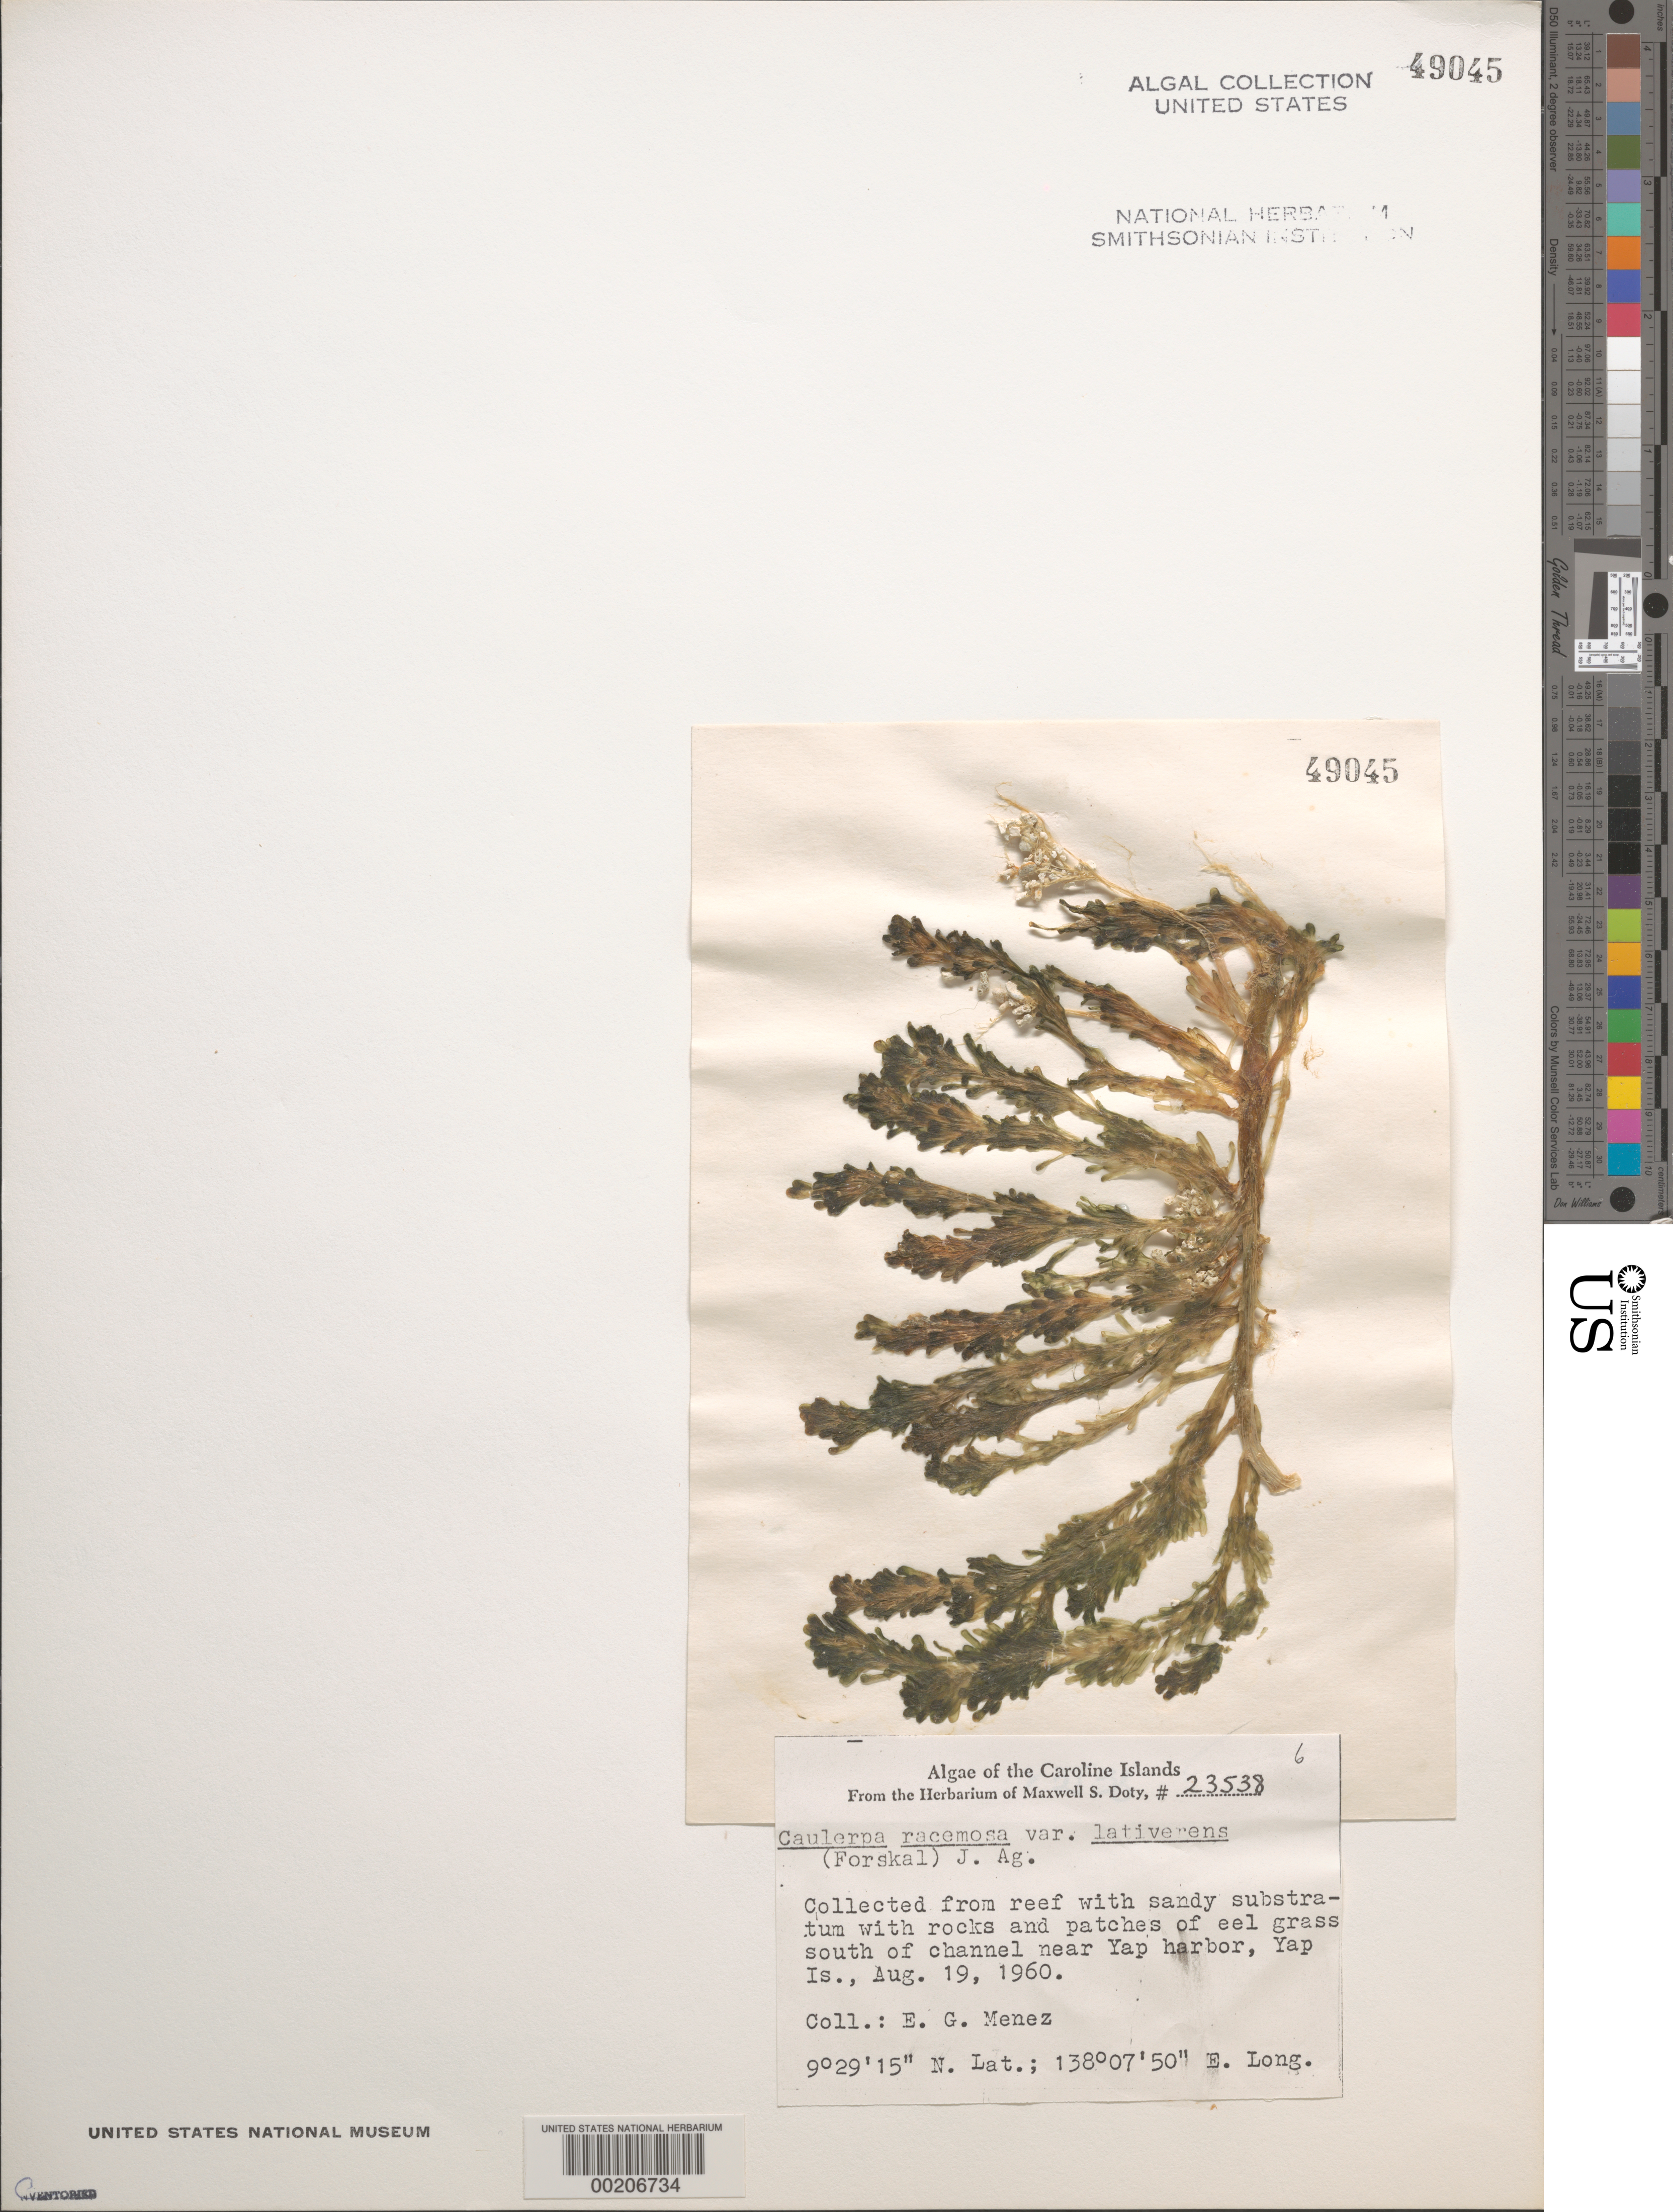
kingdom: Plantae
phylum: Chlorophyta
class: Ulvophyceae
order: Bryopsidales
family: Caulerpaceae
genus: Caulerpa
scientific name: Caulerpa racemosa var. laetevirens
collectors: Meñez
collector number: MSD 23538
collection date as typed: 19 Aug 1960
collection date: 1960-08-19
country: Micronesia, Federated States of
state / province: Yap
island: Yap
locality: Near Yap Harbor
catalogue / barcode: US 49045